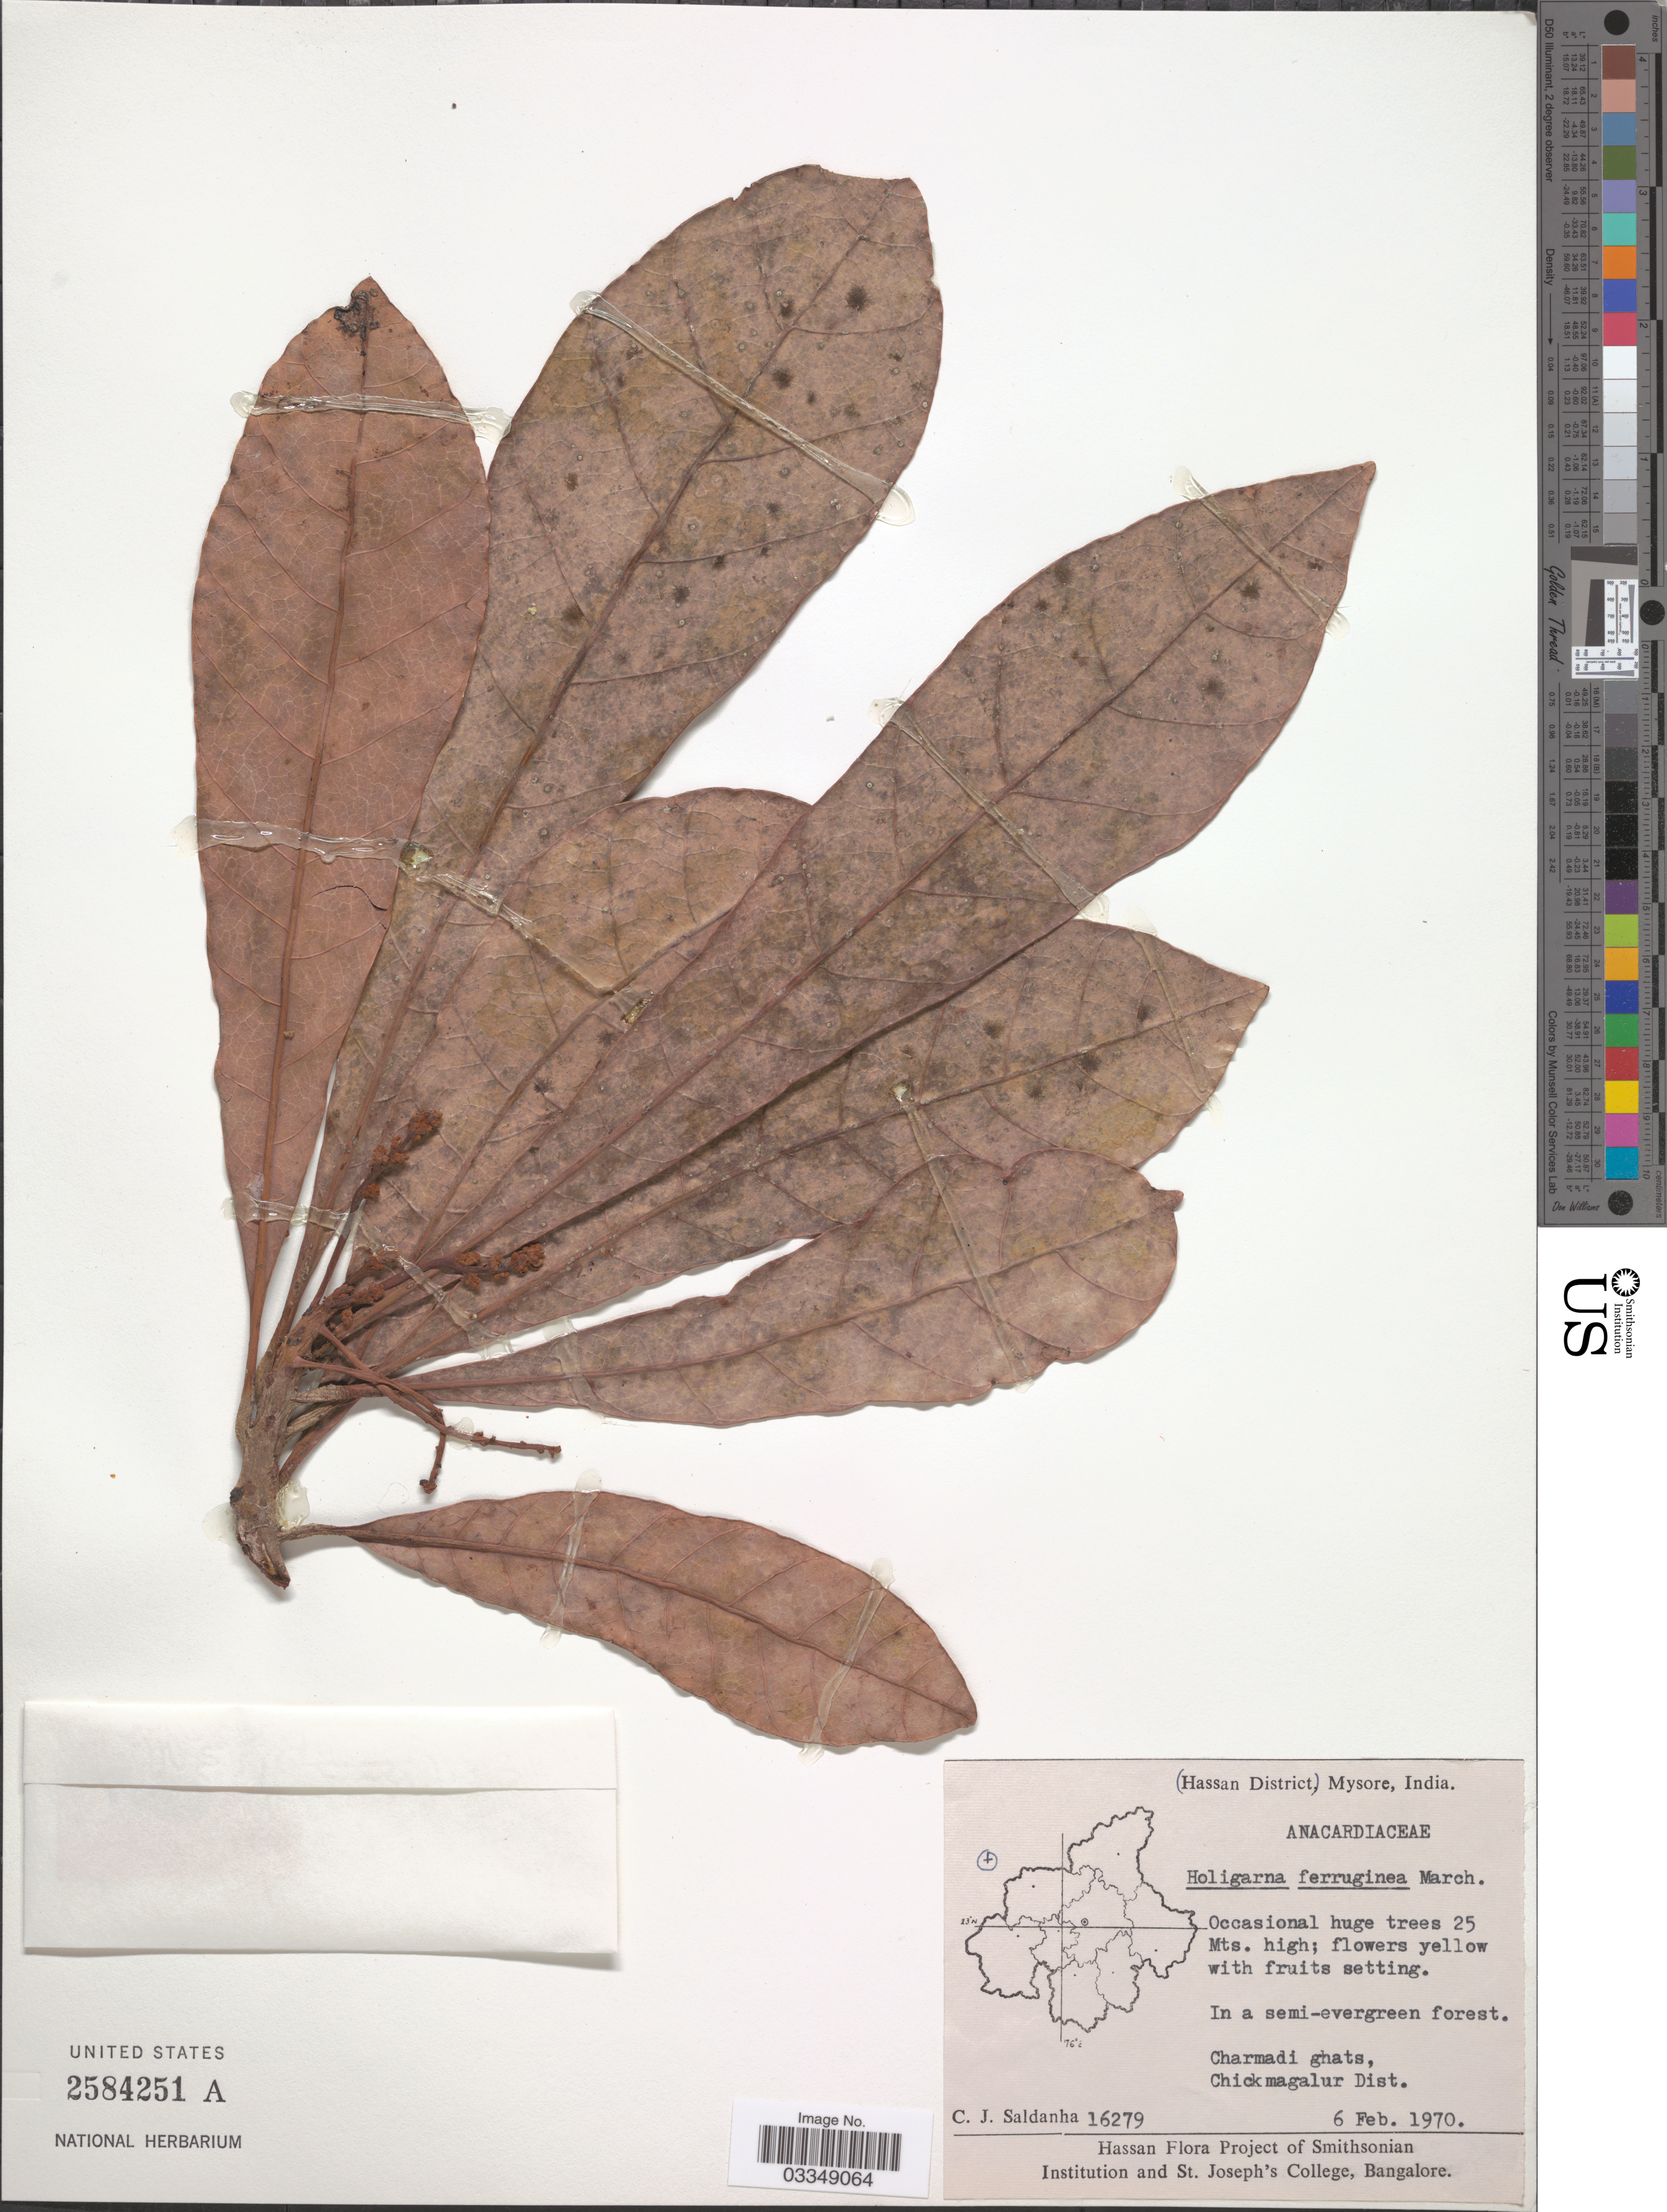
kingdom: Plantae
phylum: Tracheophyta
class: Magnoliopsida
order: Sapindales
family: Anacardiaceae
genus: Holigarna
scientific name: Holigarna ferruginea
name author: Marchand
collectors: C. J. Saldanha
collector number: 16279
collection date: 1970-02-06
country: India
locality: (Hassan District,) Mysore. Charmadi ghat, Chickmagalur Dist.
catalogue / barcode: US 2584251A